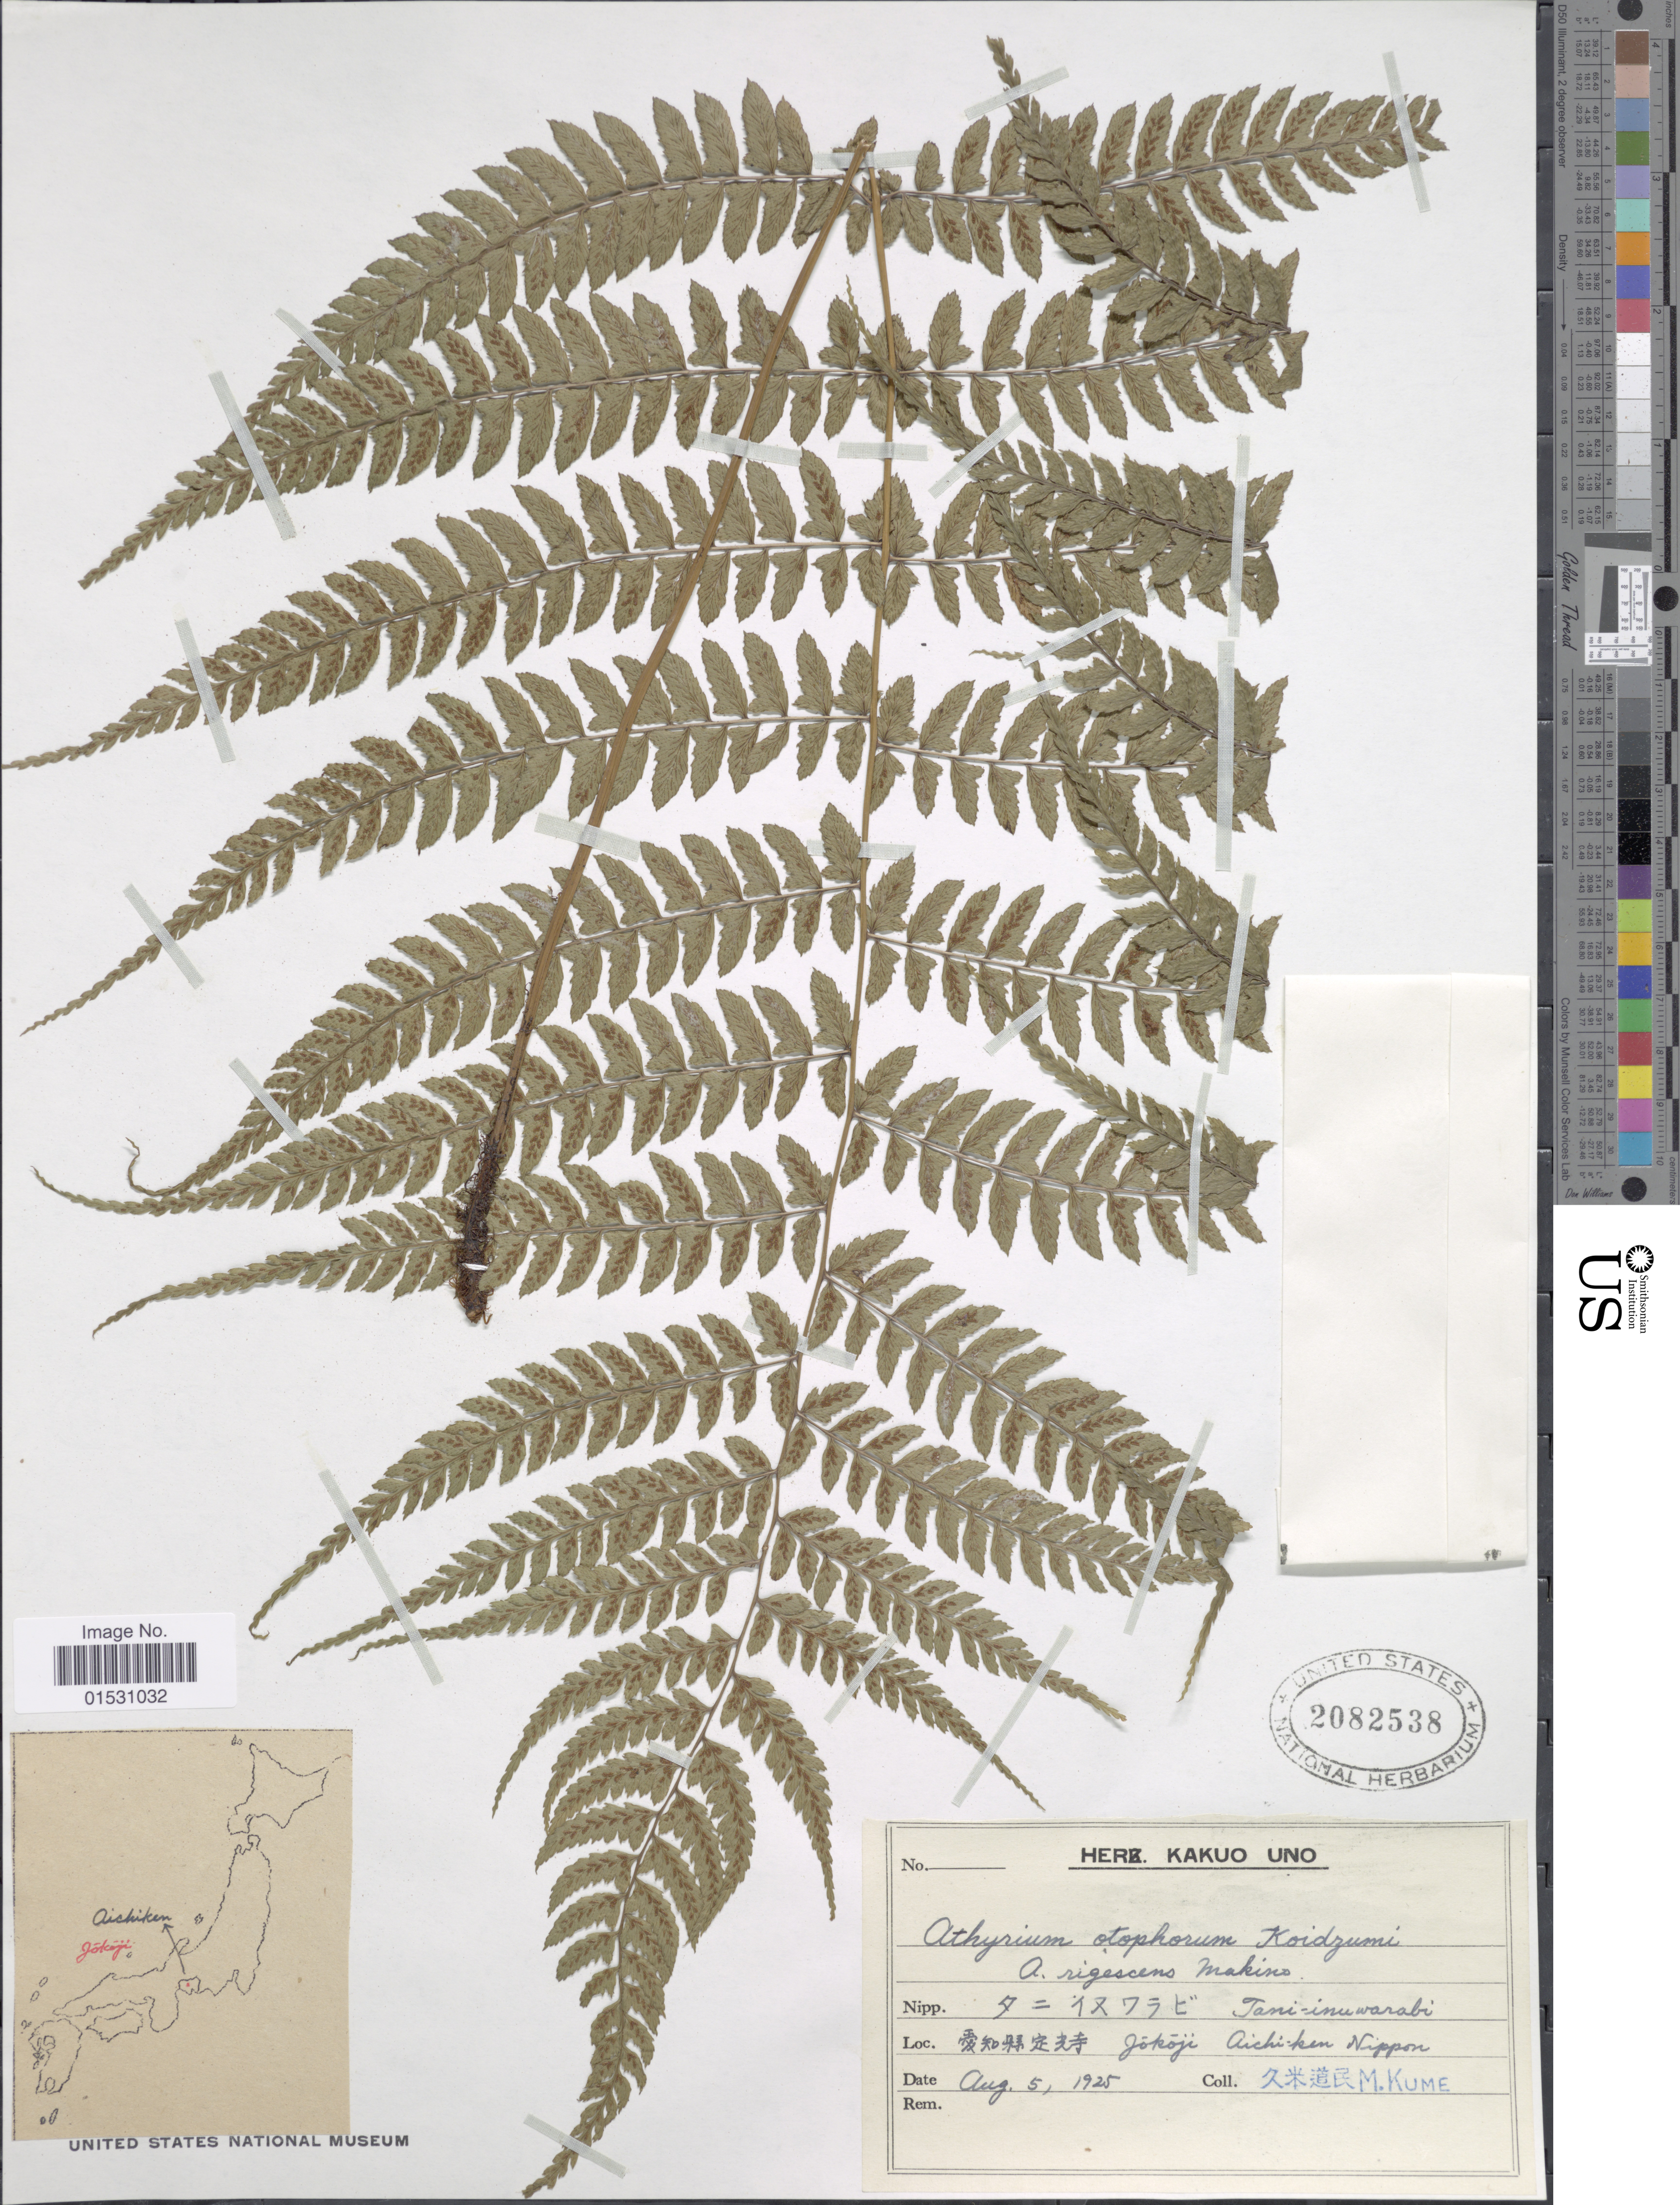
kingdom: Plantae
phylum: Tracheophyta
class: Polypodiopsida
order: Polypodiales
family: Athyriaceae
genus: Athyrium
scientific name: Athyrium otophorum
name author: (Miq.) Koidz.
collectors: M. Kume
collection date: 1925-08-05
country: Japan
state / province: Aiti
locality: Tani-inuwarabi. Jokoji. Aichi-ken Nippon.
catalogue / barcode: US 2082538